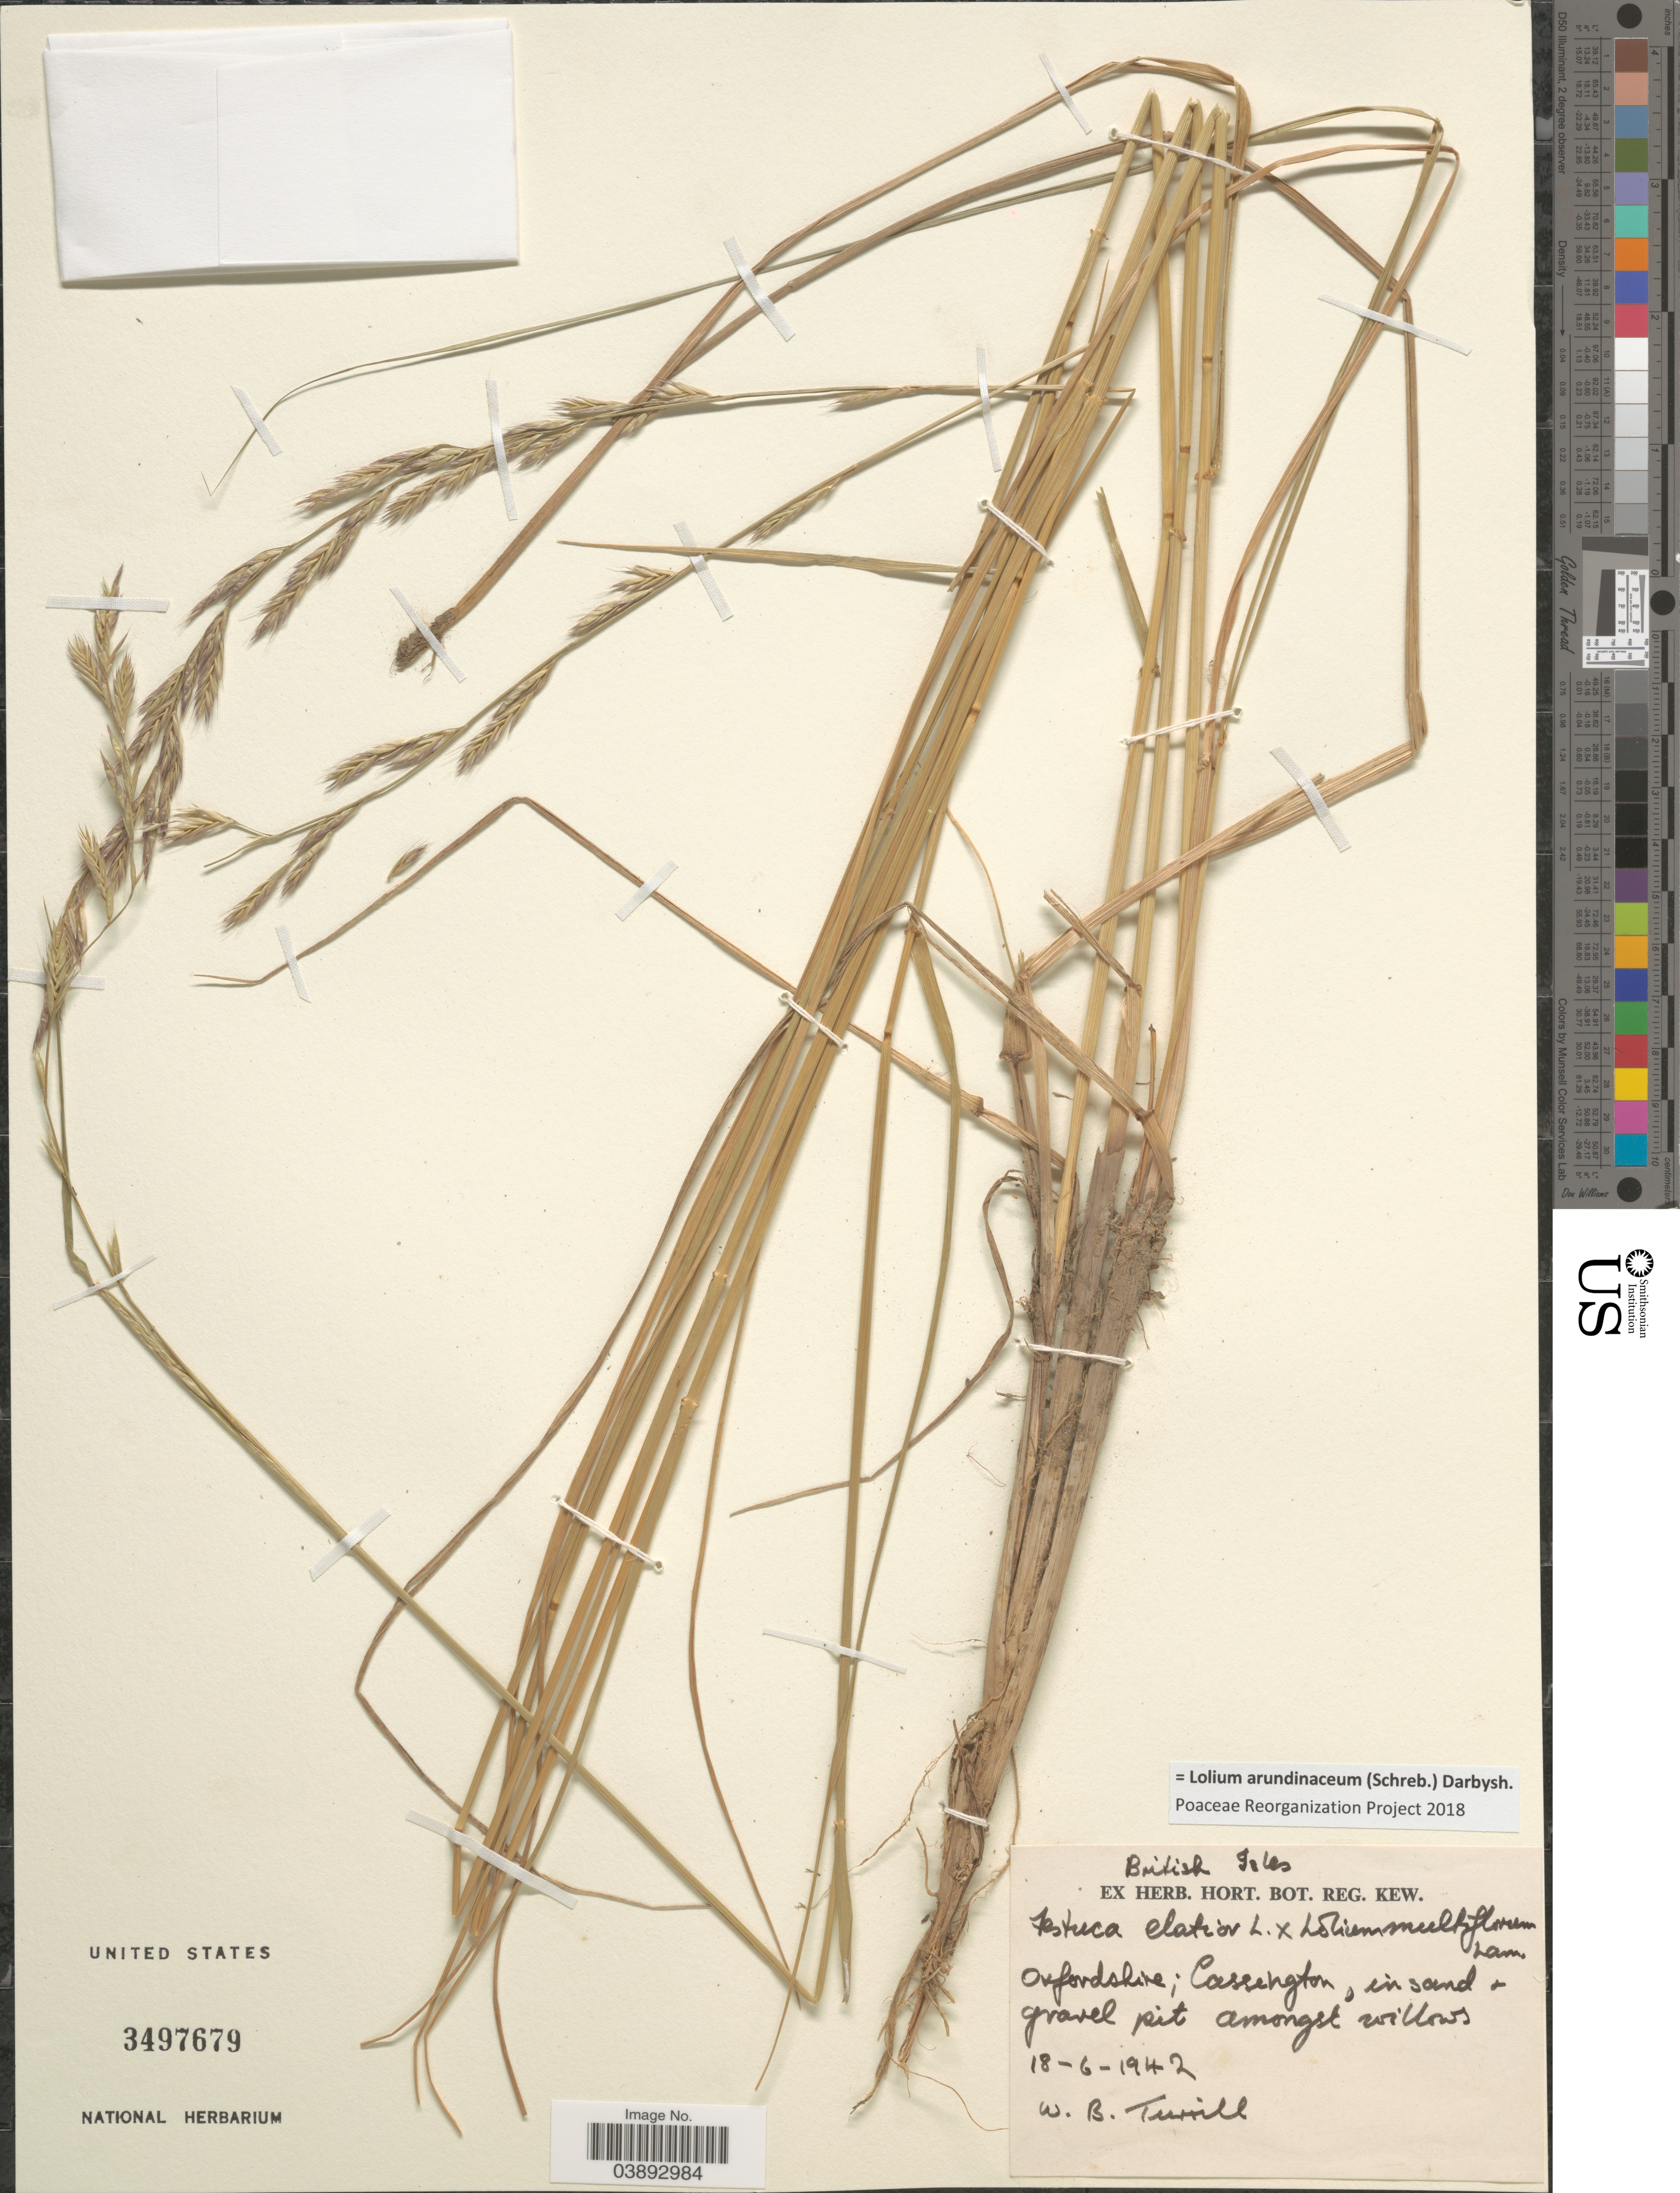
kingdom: Plantae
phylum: Tracheophyta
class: Liliopsida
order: Poales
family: Poaceae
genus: Lolium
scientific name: Lolium arundinaceum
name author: (Schreb.) Darbysh.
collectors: W. B. Turrill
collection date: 1942-06-18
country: United Kingdom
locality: British Isles. Oxfordshire; Cassington.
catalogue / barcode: US 3497679